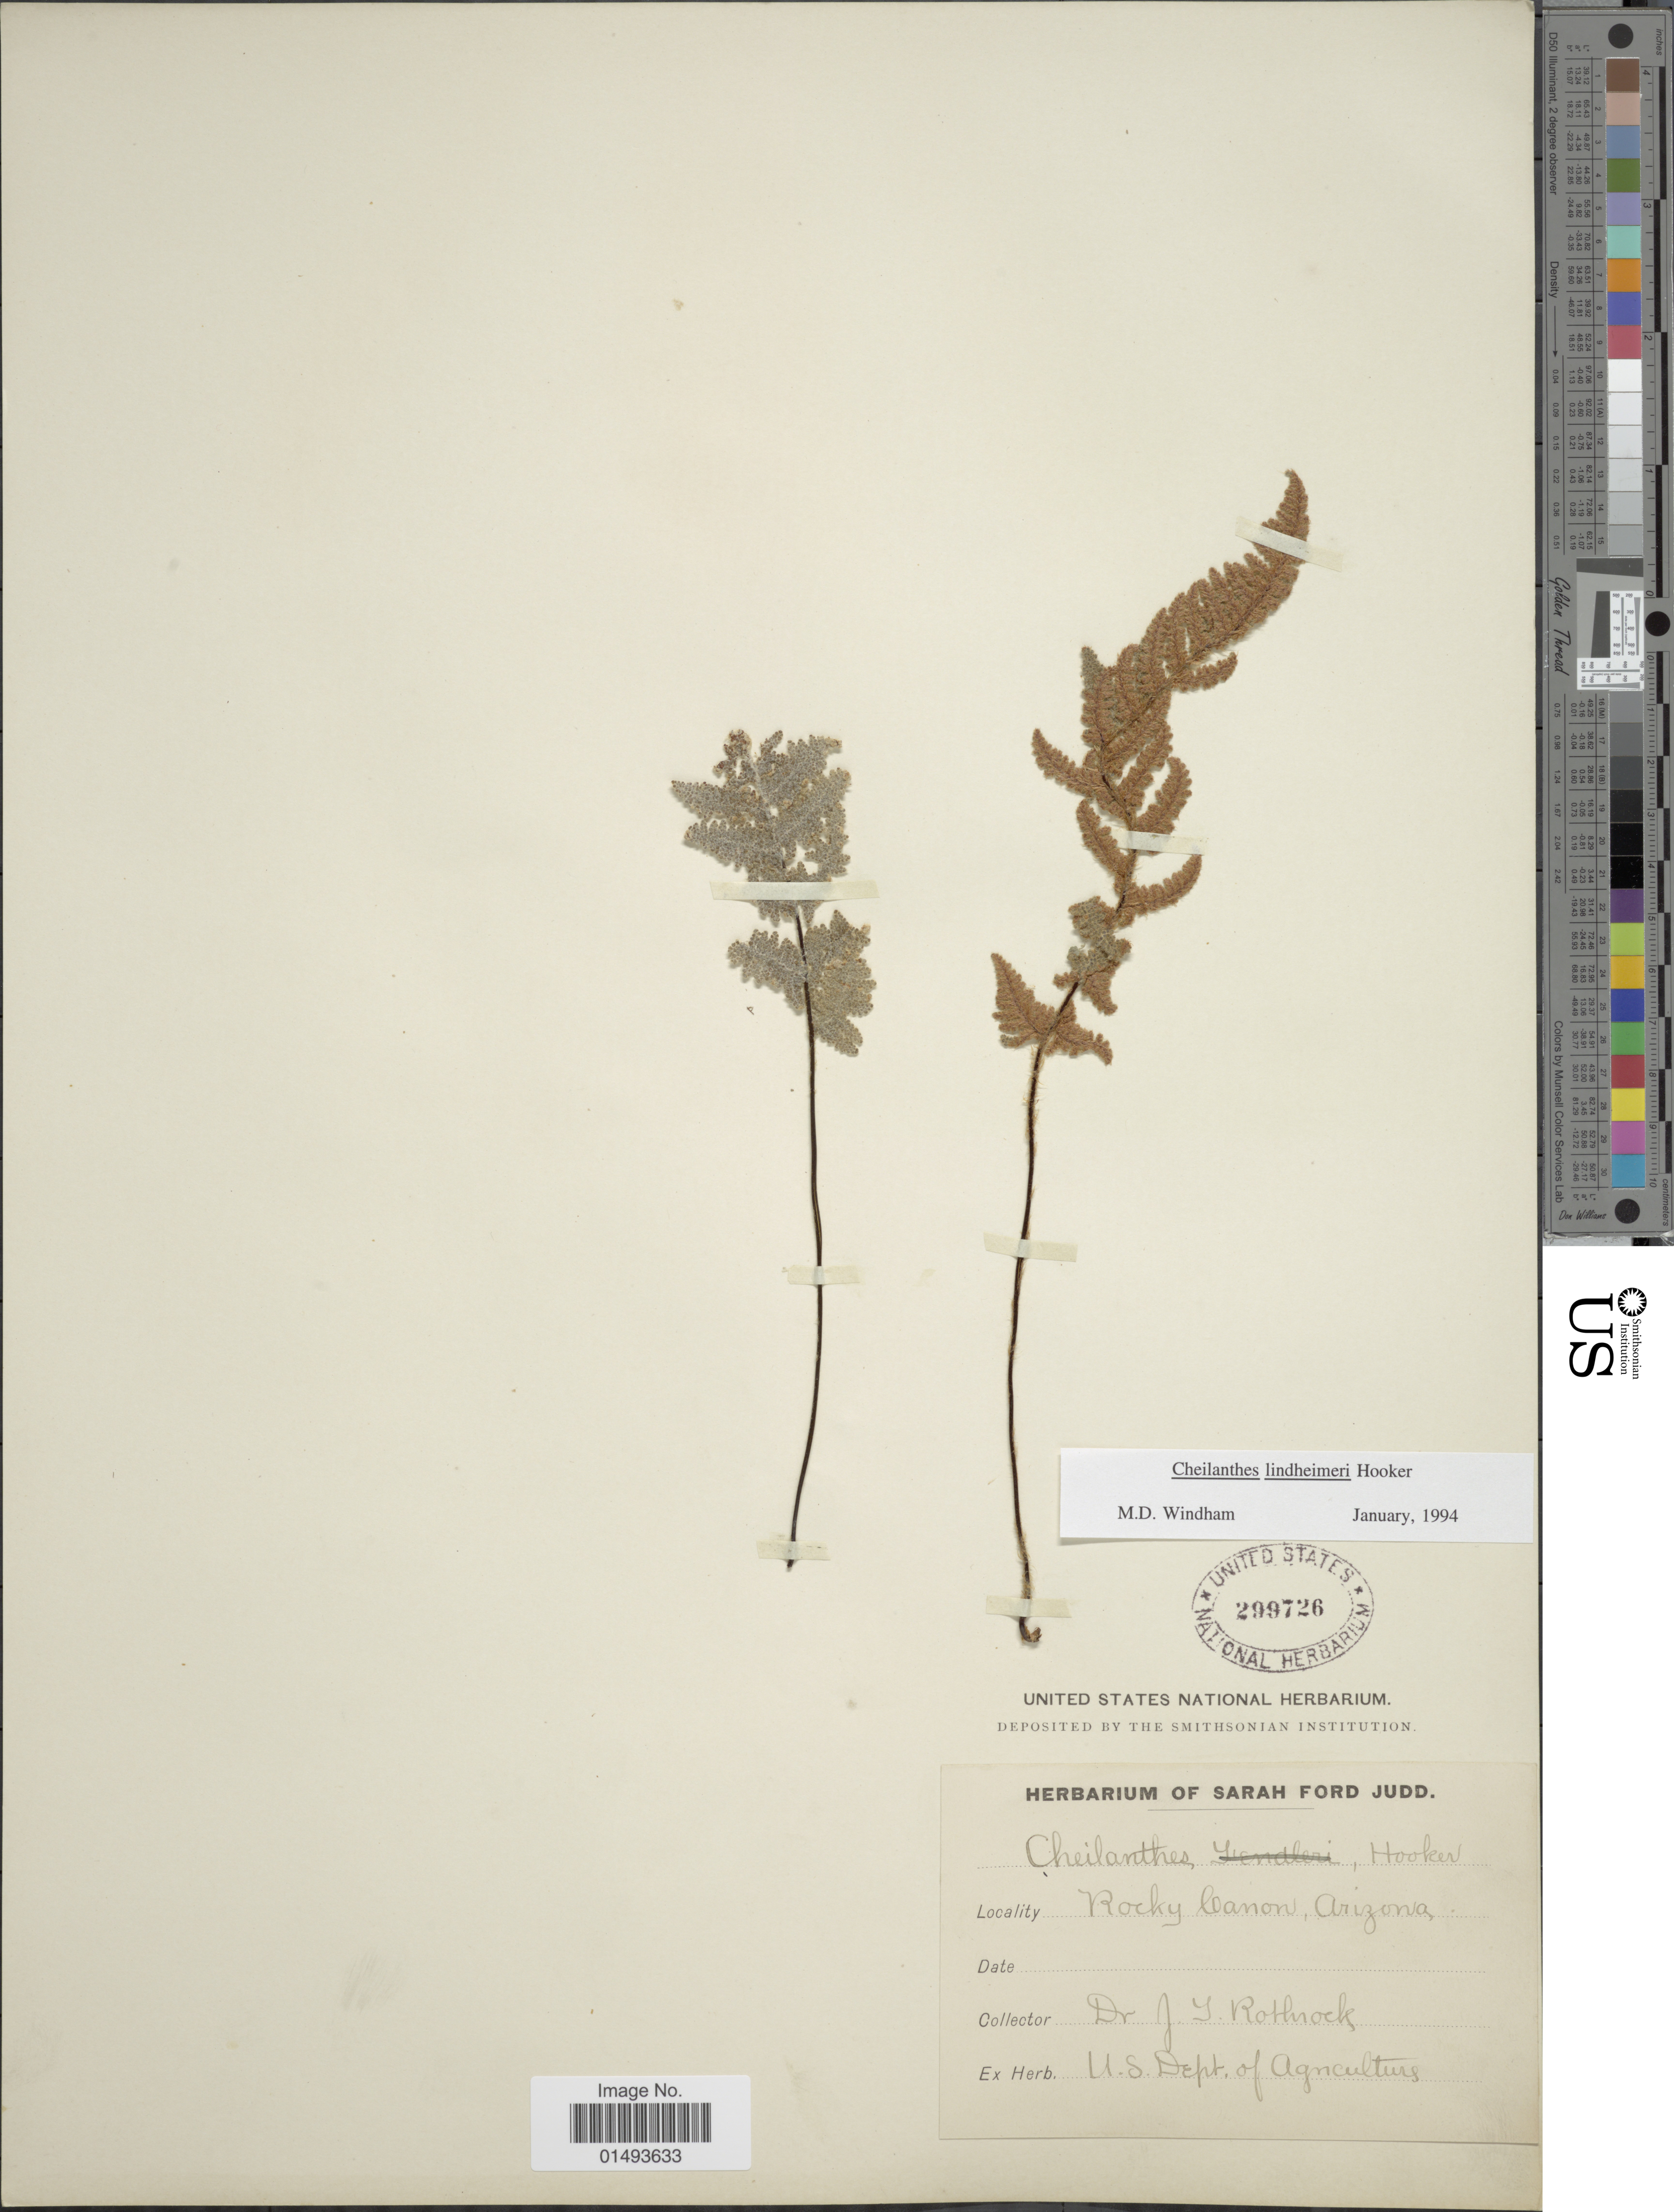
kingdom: Plantae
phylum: Tracheophyta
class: Polypodiopsida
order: Polypodiales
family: Pteridaceae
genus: Myriopteris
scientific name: Myriopteris lindheimeri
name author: (Hook.) J. Sm.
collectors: J. T. Rothrock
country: United States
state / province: Arizona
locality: Rocky Lemon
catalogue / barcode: US 299726